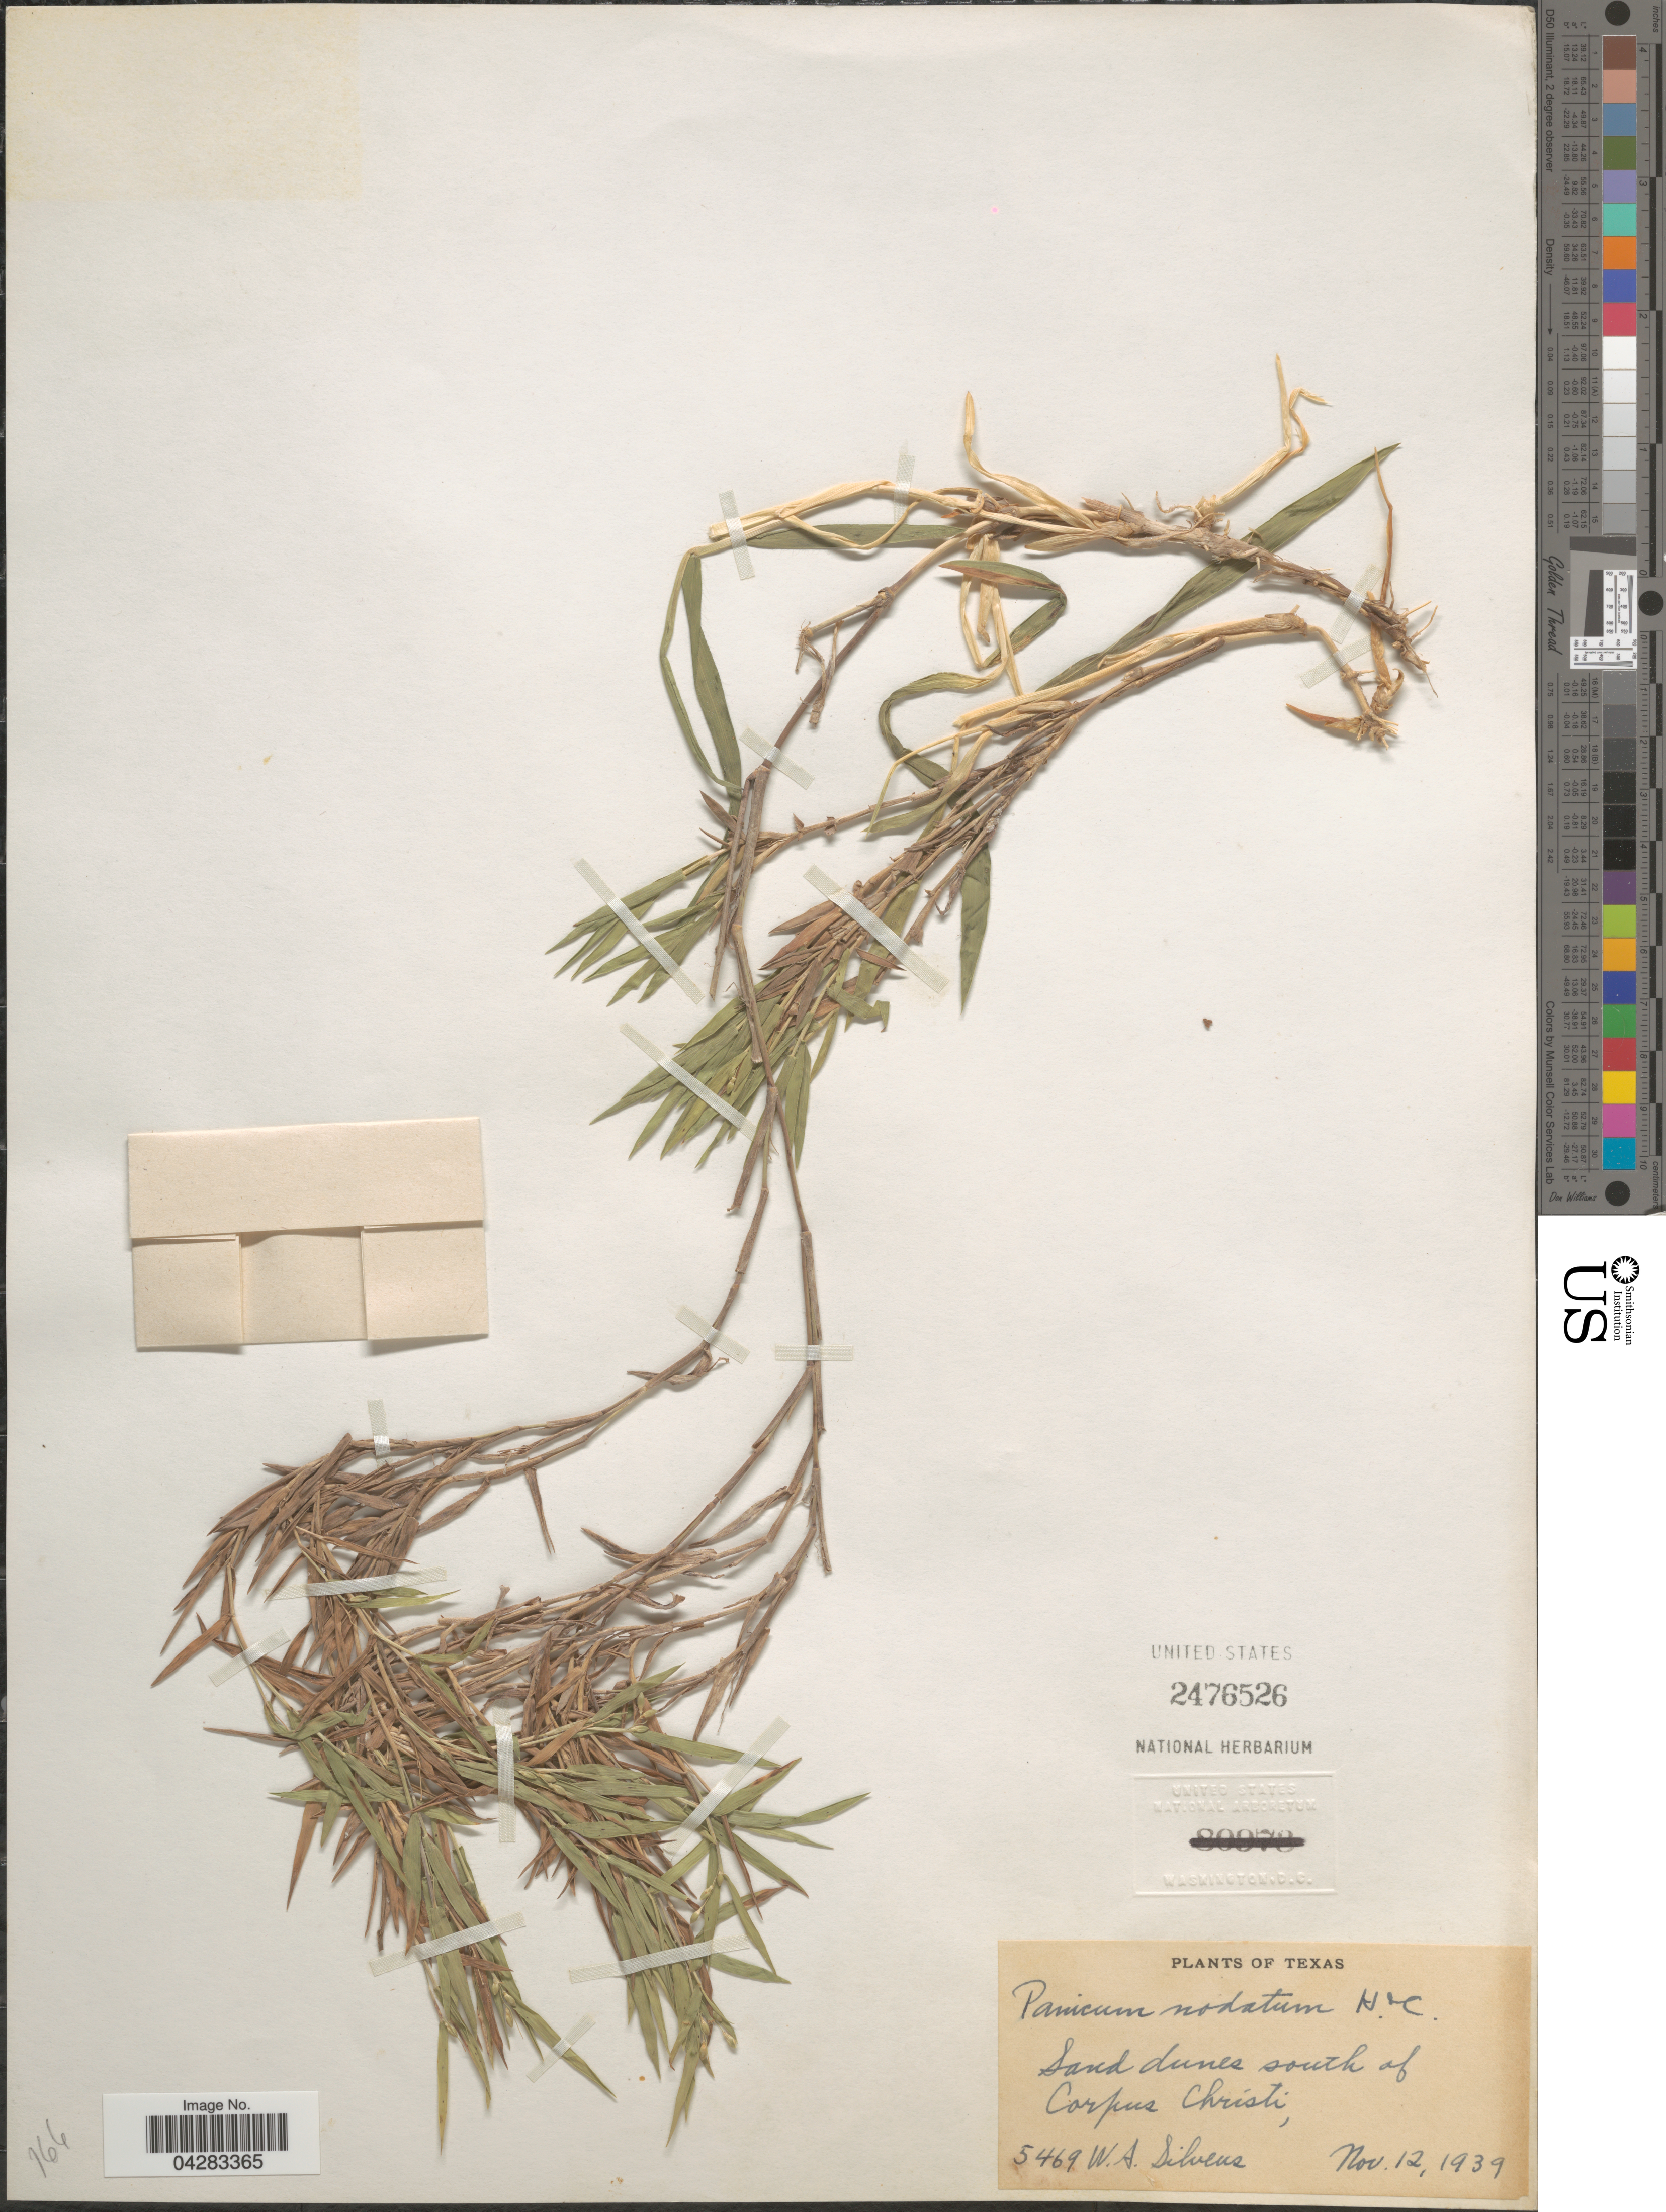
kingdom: Plantae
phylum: Tracheophyta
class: Liliopsida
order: Poales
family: Poaceae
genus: Dichanthelium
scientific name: Dichanthelium nodatum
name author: (Hitchc. & Chase) Gould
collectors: W. Silveus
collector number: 5469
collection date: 1939-11-12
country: United States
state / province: Texas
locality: Sand dunes south of Corpus Christi.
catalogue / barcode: US 2476526